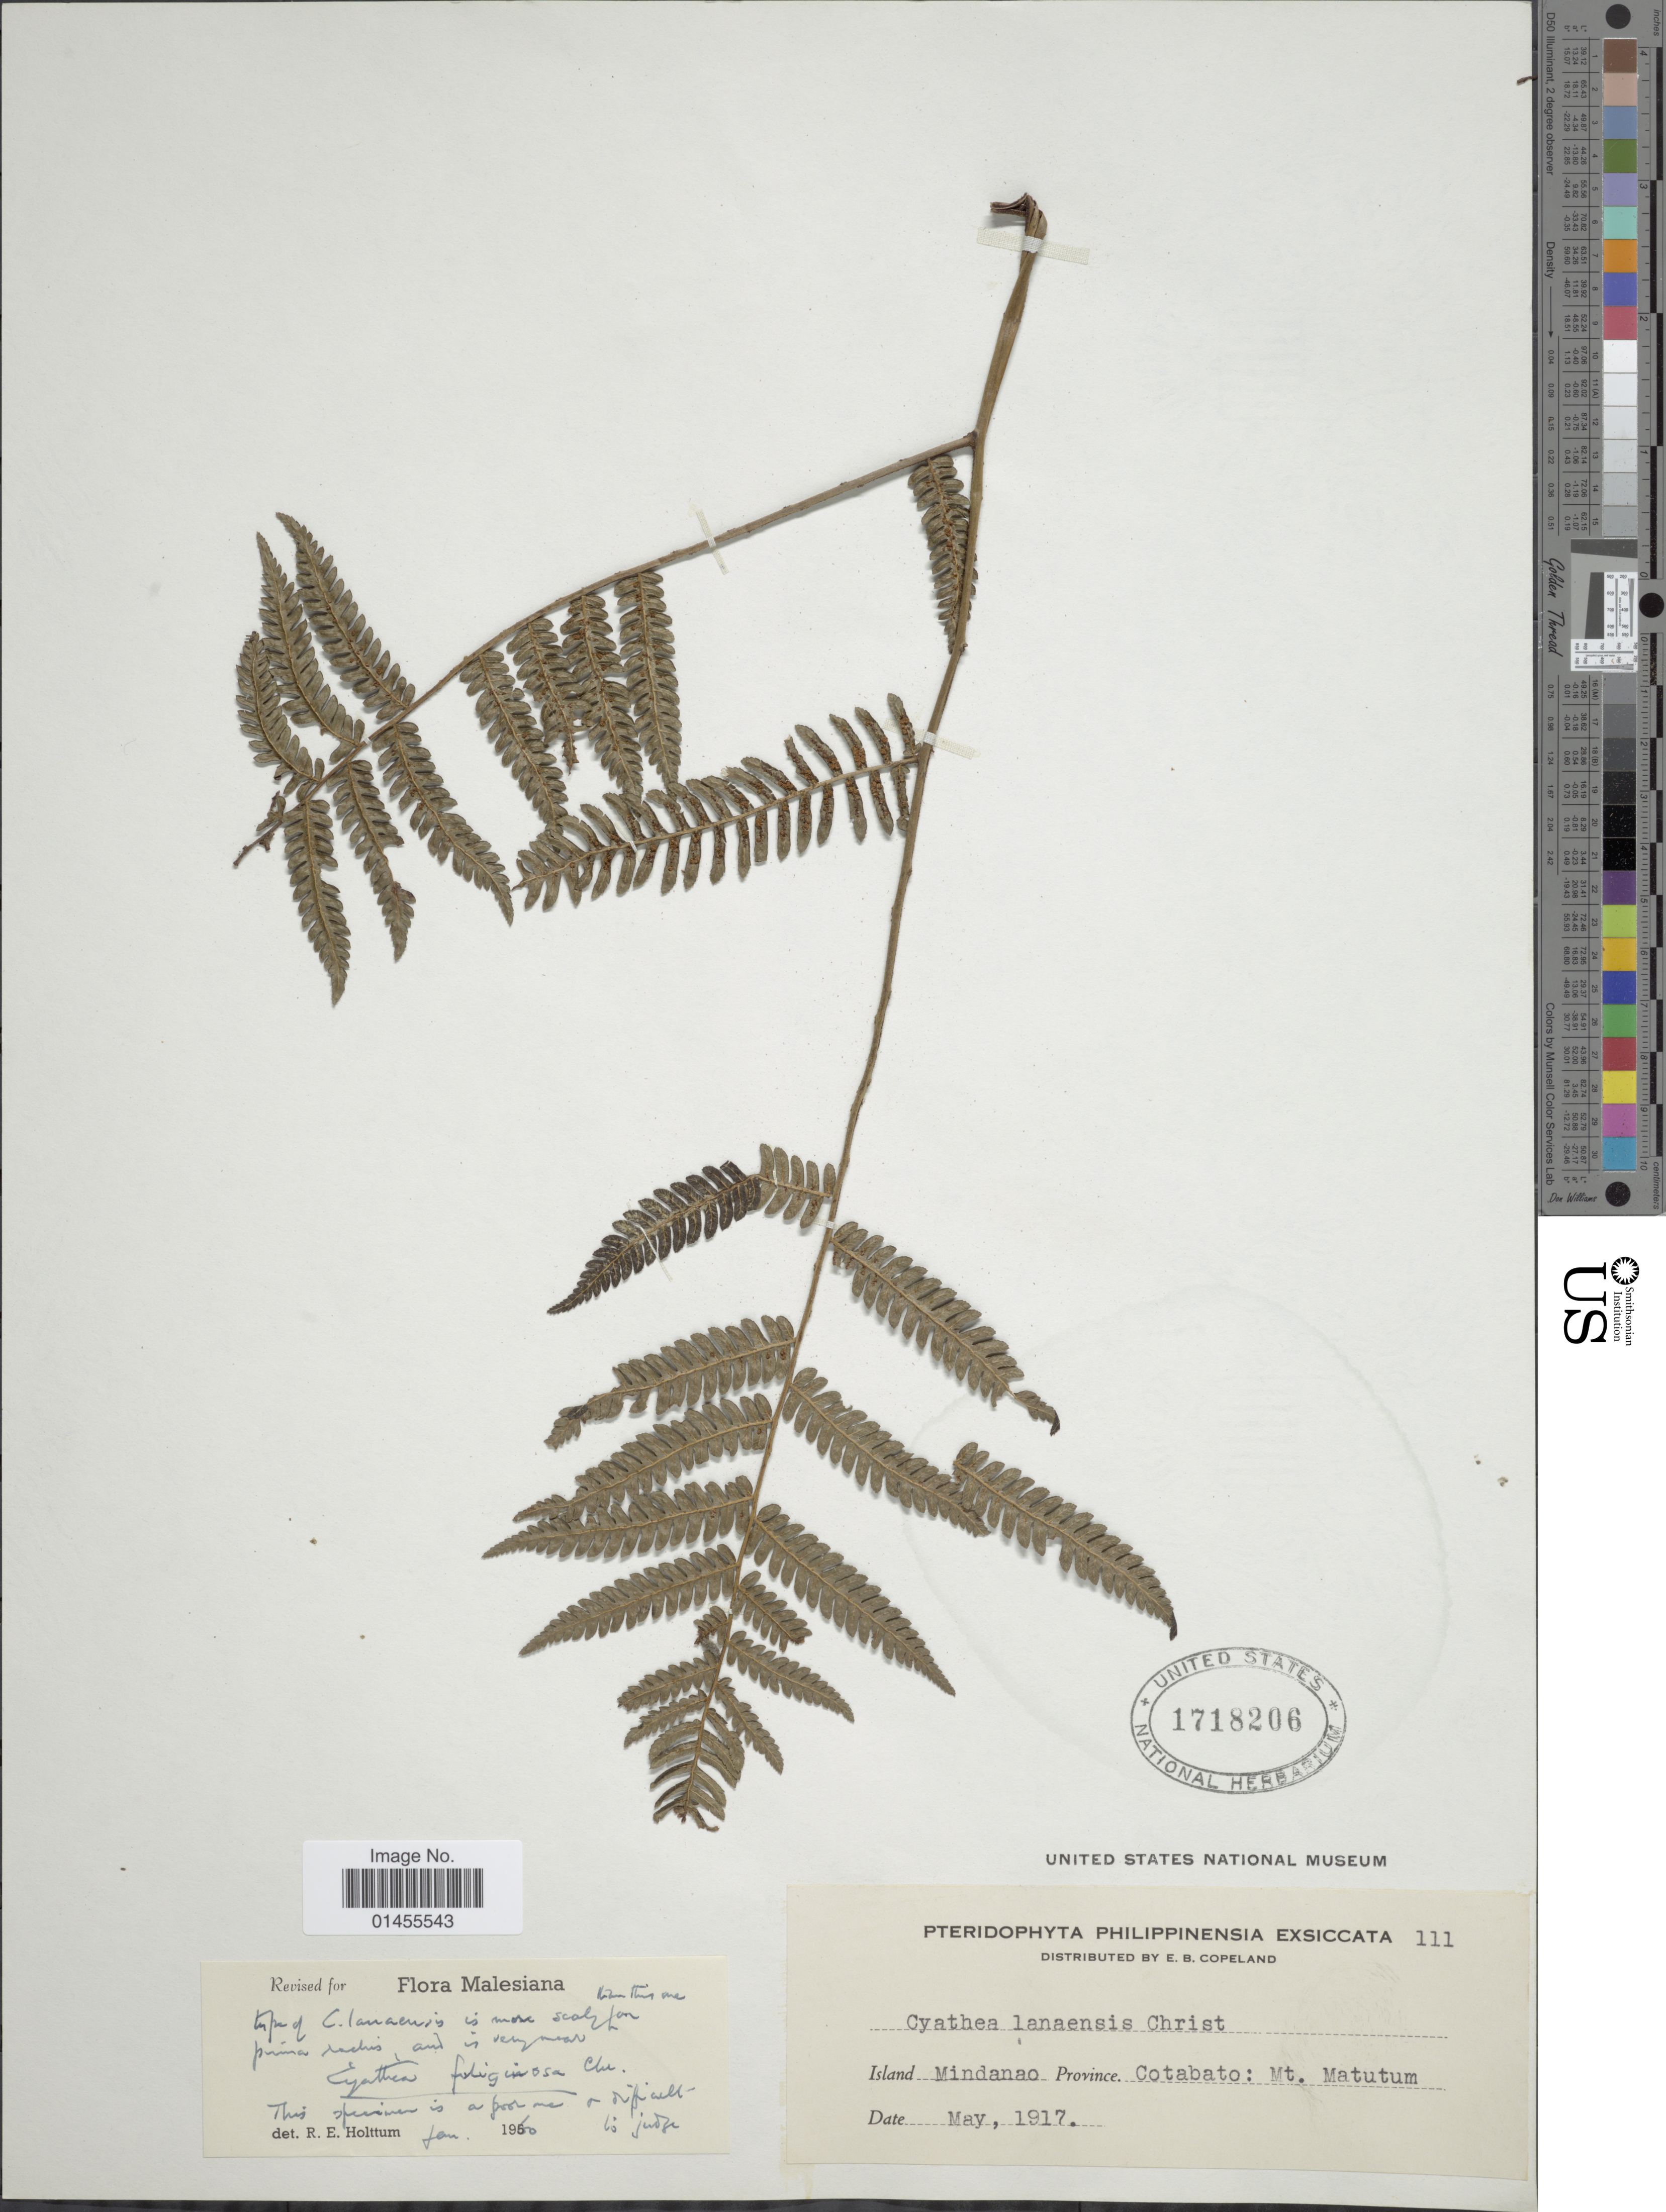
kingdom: Plantae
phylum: Tracheophyta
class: Polypodiopsida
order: Cyatheales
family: Cyatheaceae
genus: Alsophila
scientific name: Alsophila lanaensis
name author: (Christ)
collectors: E. B. Copeland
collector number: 111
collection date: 1917-05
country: Philippines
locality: Island Mindanao. Province Cotabato: Mt. Matutum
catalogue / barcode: US 1718206